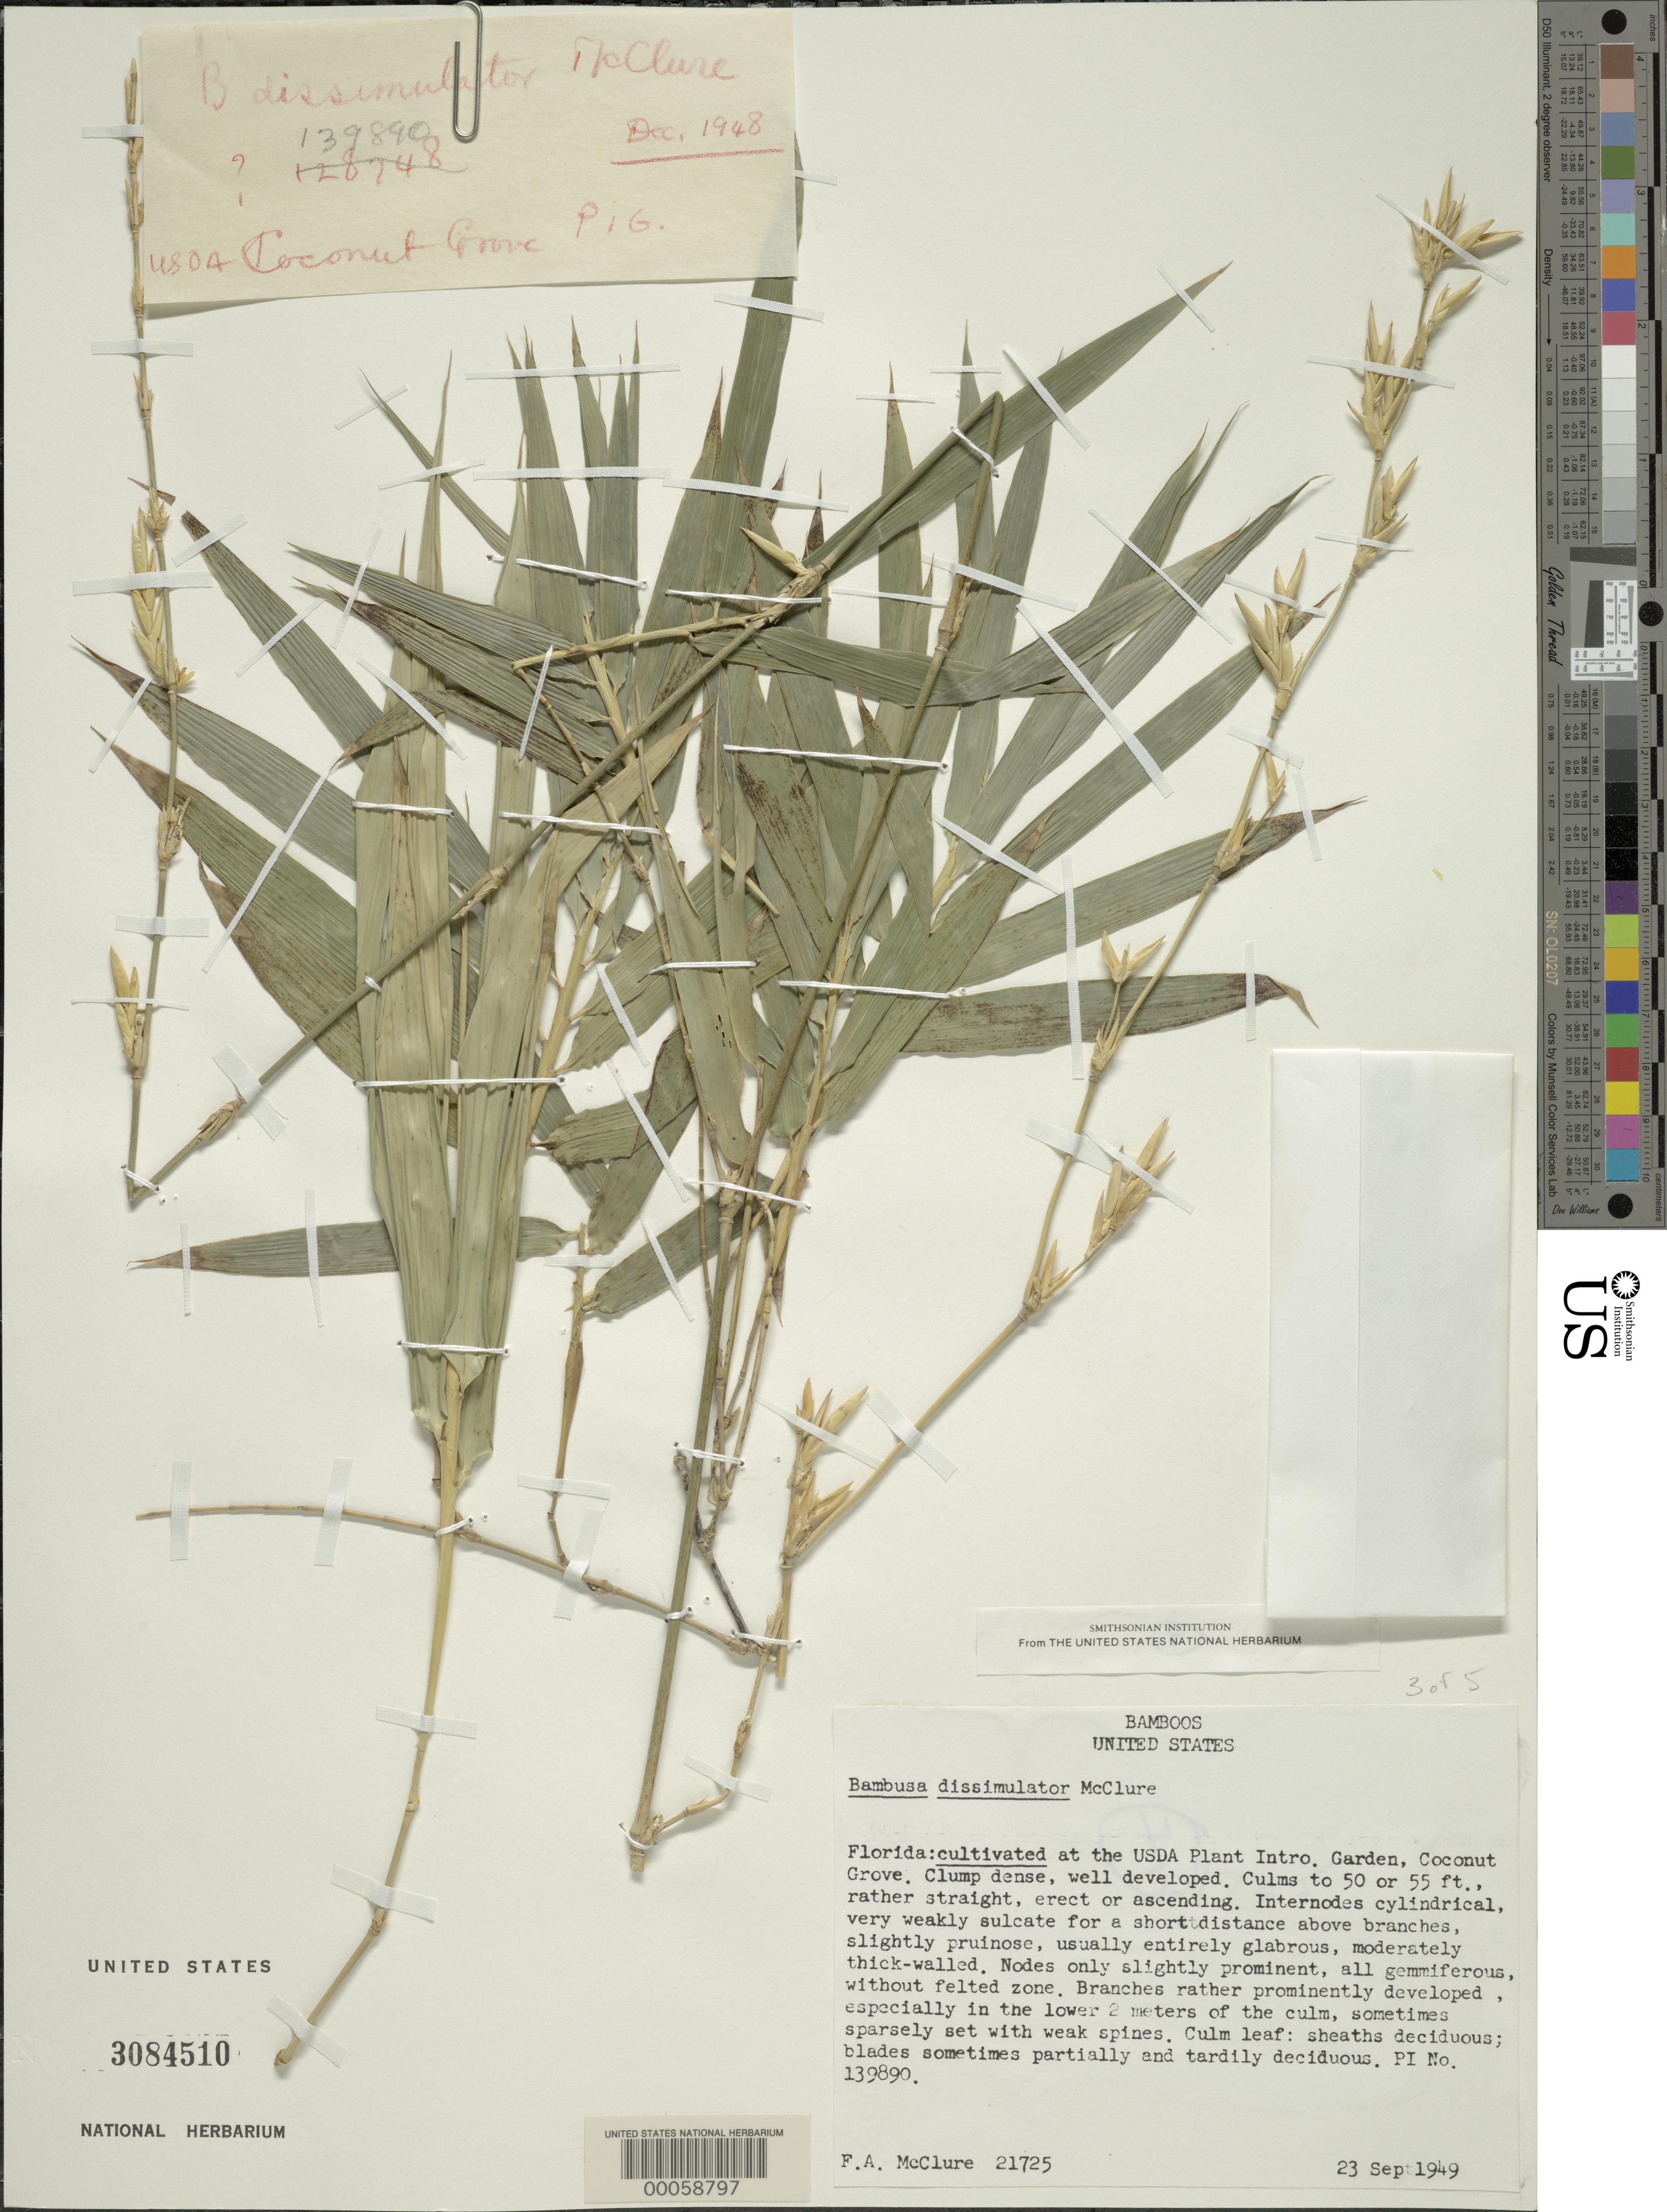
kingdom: Plantae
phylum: Tracheophyta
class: Liliopsida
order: Poales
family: Poaceae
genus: Bambusa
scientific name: Bambusa dissimulator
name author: McClure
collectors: J. N. Rose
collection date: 1969-09-27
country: United States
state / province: Florida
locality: Coconut Grove, former home of David Fairchild, the Kampong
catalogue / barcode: US 3084510